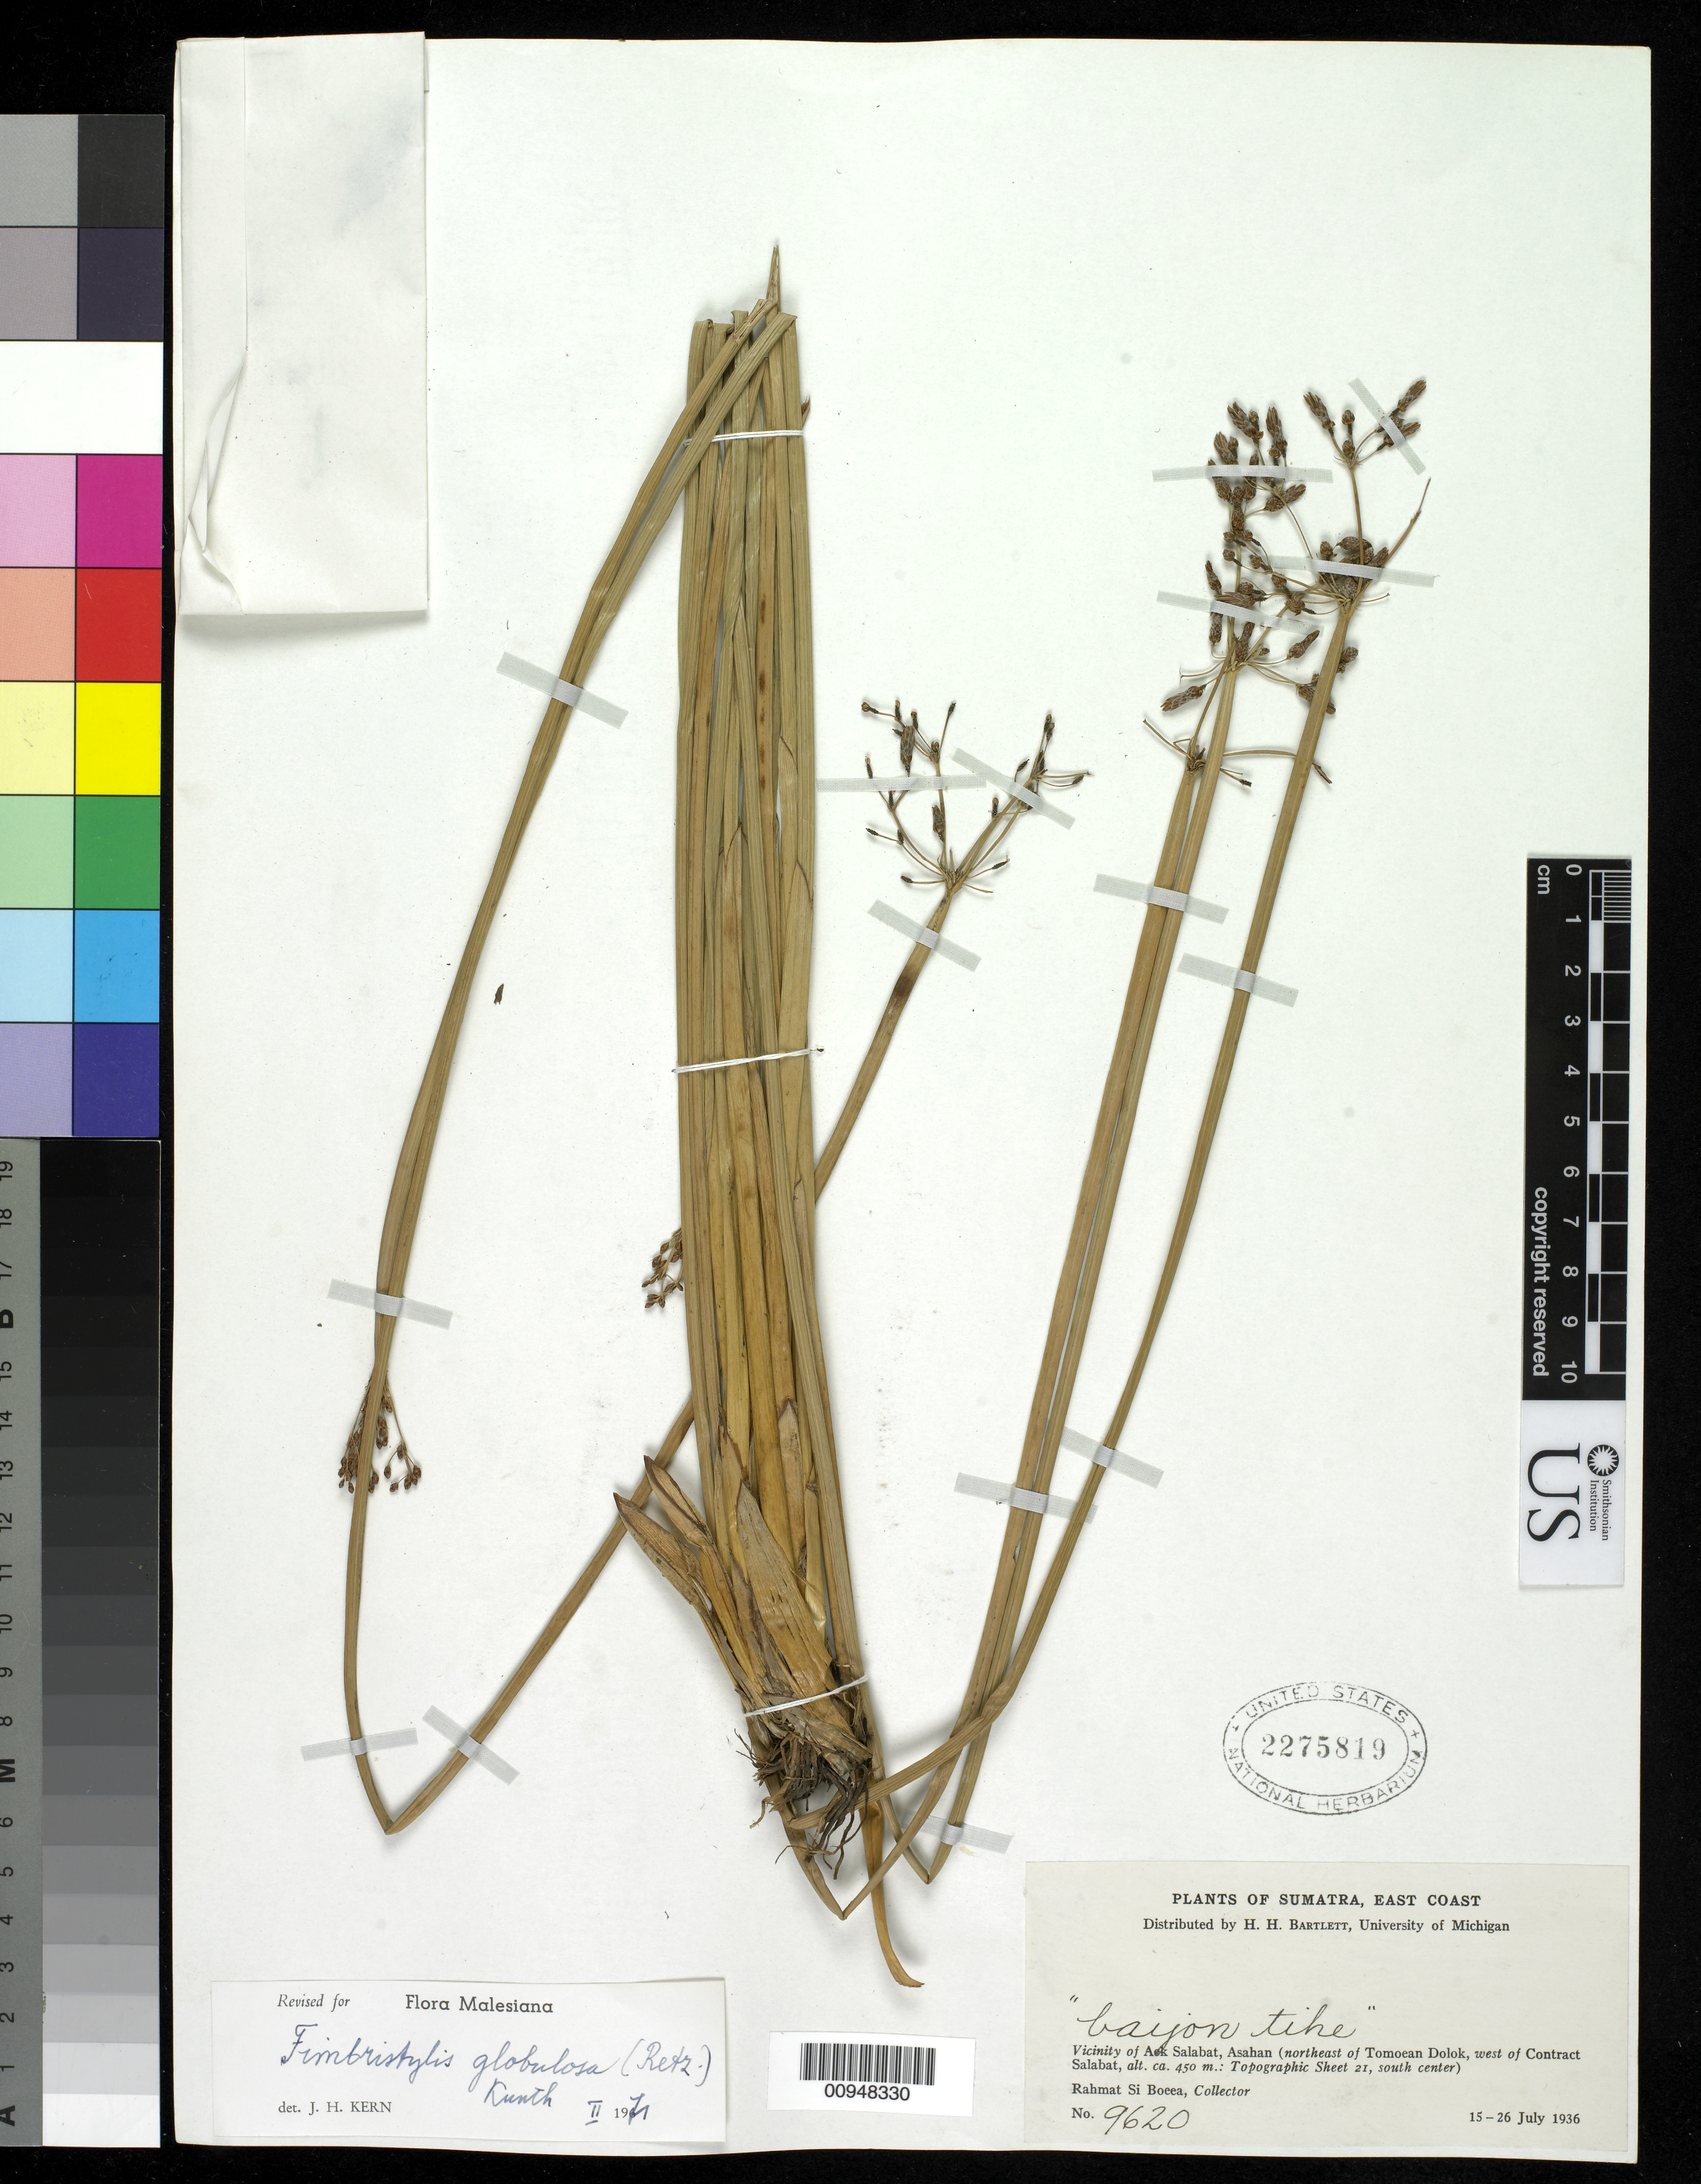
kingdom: Plantae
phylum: Tracheophyta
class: Liliopsida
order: Poales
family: Cyperaceae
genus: Fimbristylis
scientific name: Fimbristylis umbellaris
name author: (Lam.) Vahl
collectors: Rahmat Si Boeea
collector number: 9620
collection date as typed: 15 Jul 1936 to 26 Jul 1936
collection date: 1936-07-15/1936-07-26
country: Indonesia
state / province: Sumatra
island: Sumatra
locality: Vicinity of Aek Salabat, Asahan (NE of Tomoean Dolok, W of Contract Salabat).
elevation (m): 450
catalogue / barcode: US 2275819